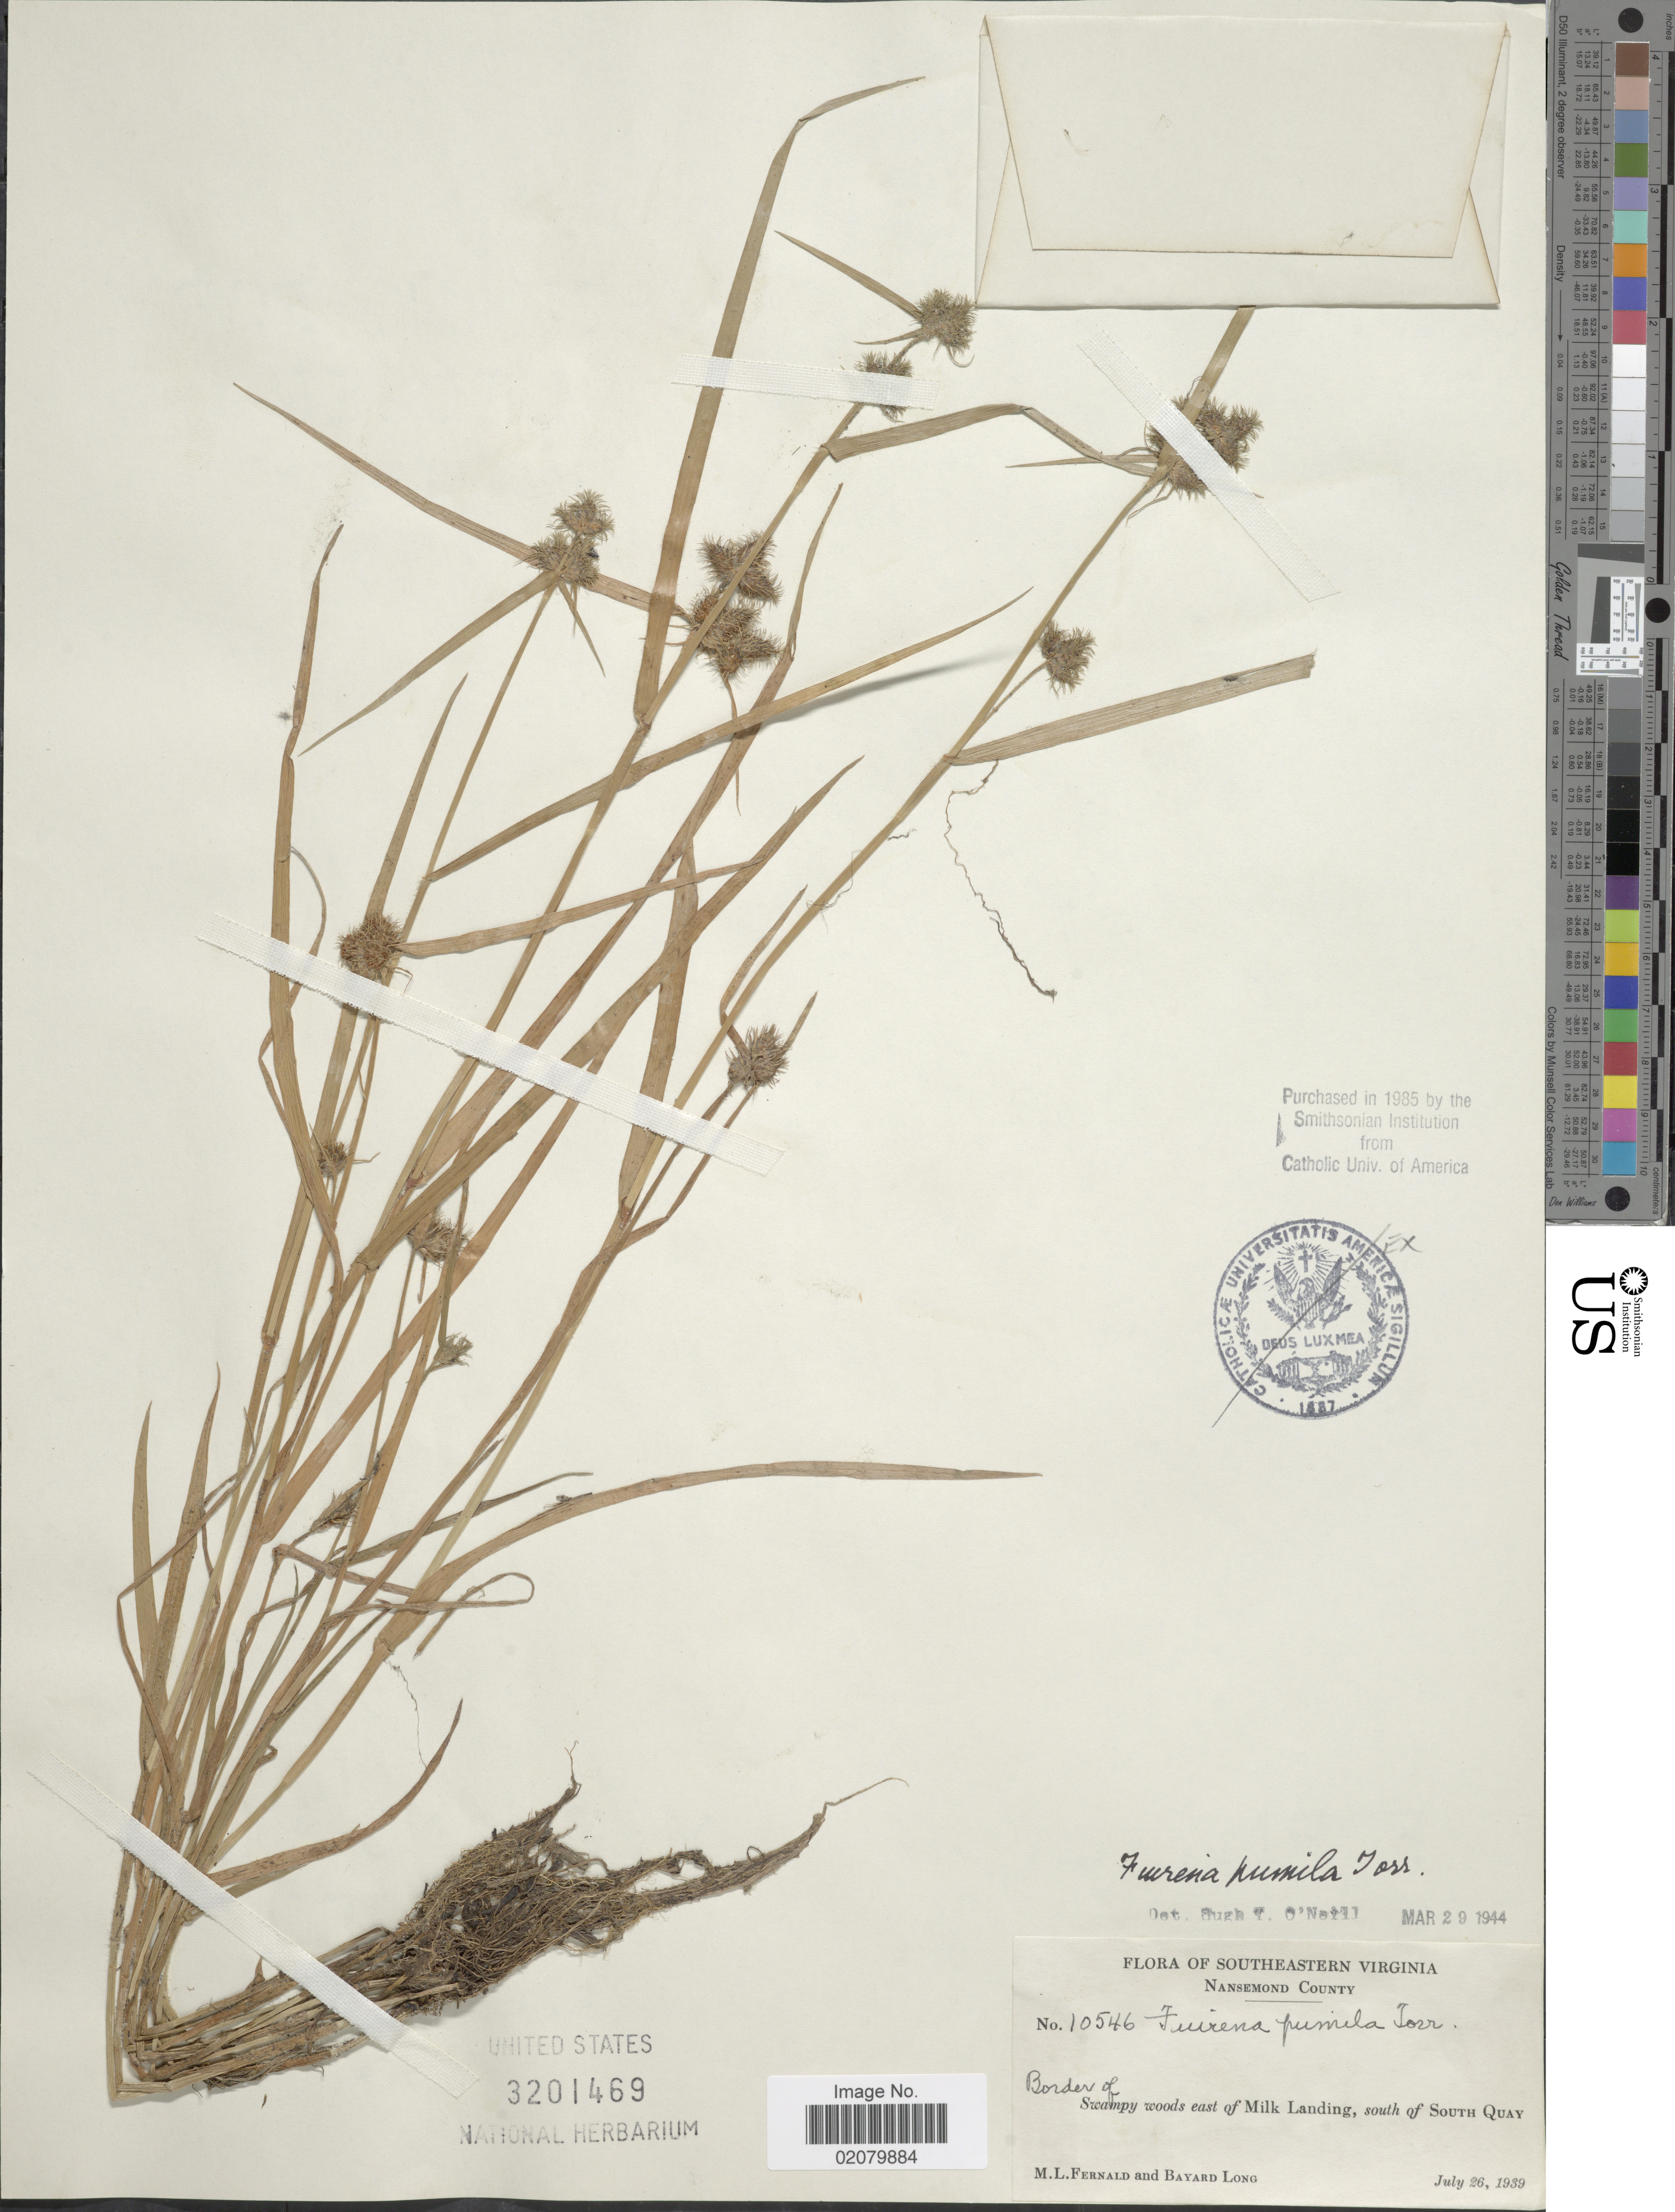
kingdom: Plantae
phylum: Tracheophyta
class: Liliopsida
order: Poales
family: Cyperaceae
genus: Fuirena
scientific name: Fuirena squarrosa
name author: Michx.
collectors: M. L. Fernald & B. Long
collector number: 10546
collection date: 1939-07-26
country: United States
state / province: Virginia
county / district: City of Suffolk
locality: Southeastern Virginia, Nansemond County, east of Milk Landing, south of South Quay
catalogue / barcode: US 3201469